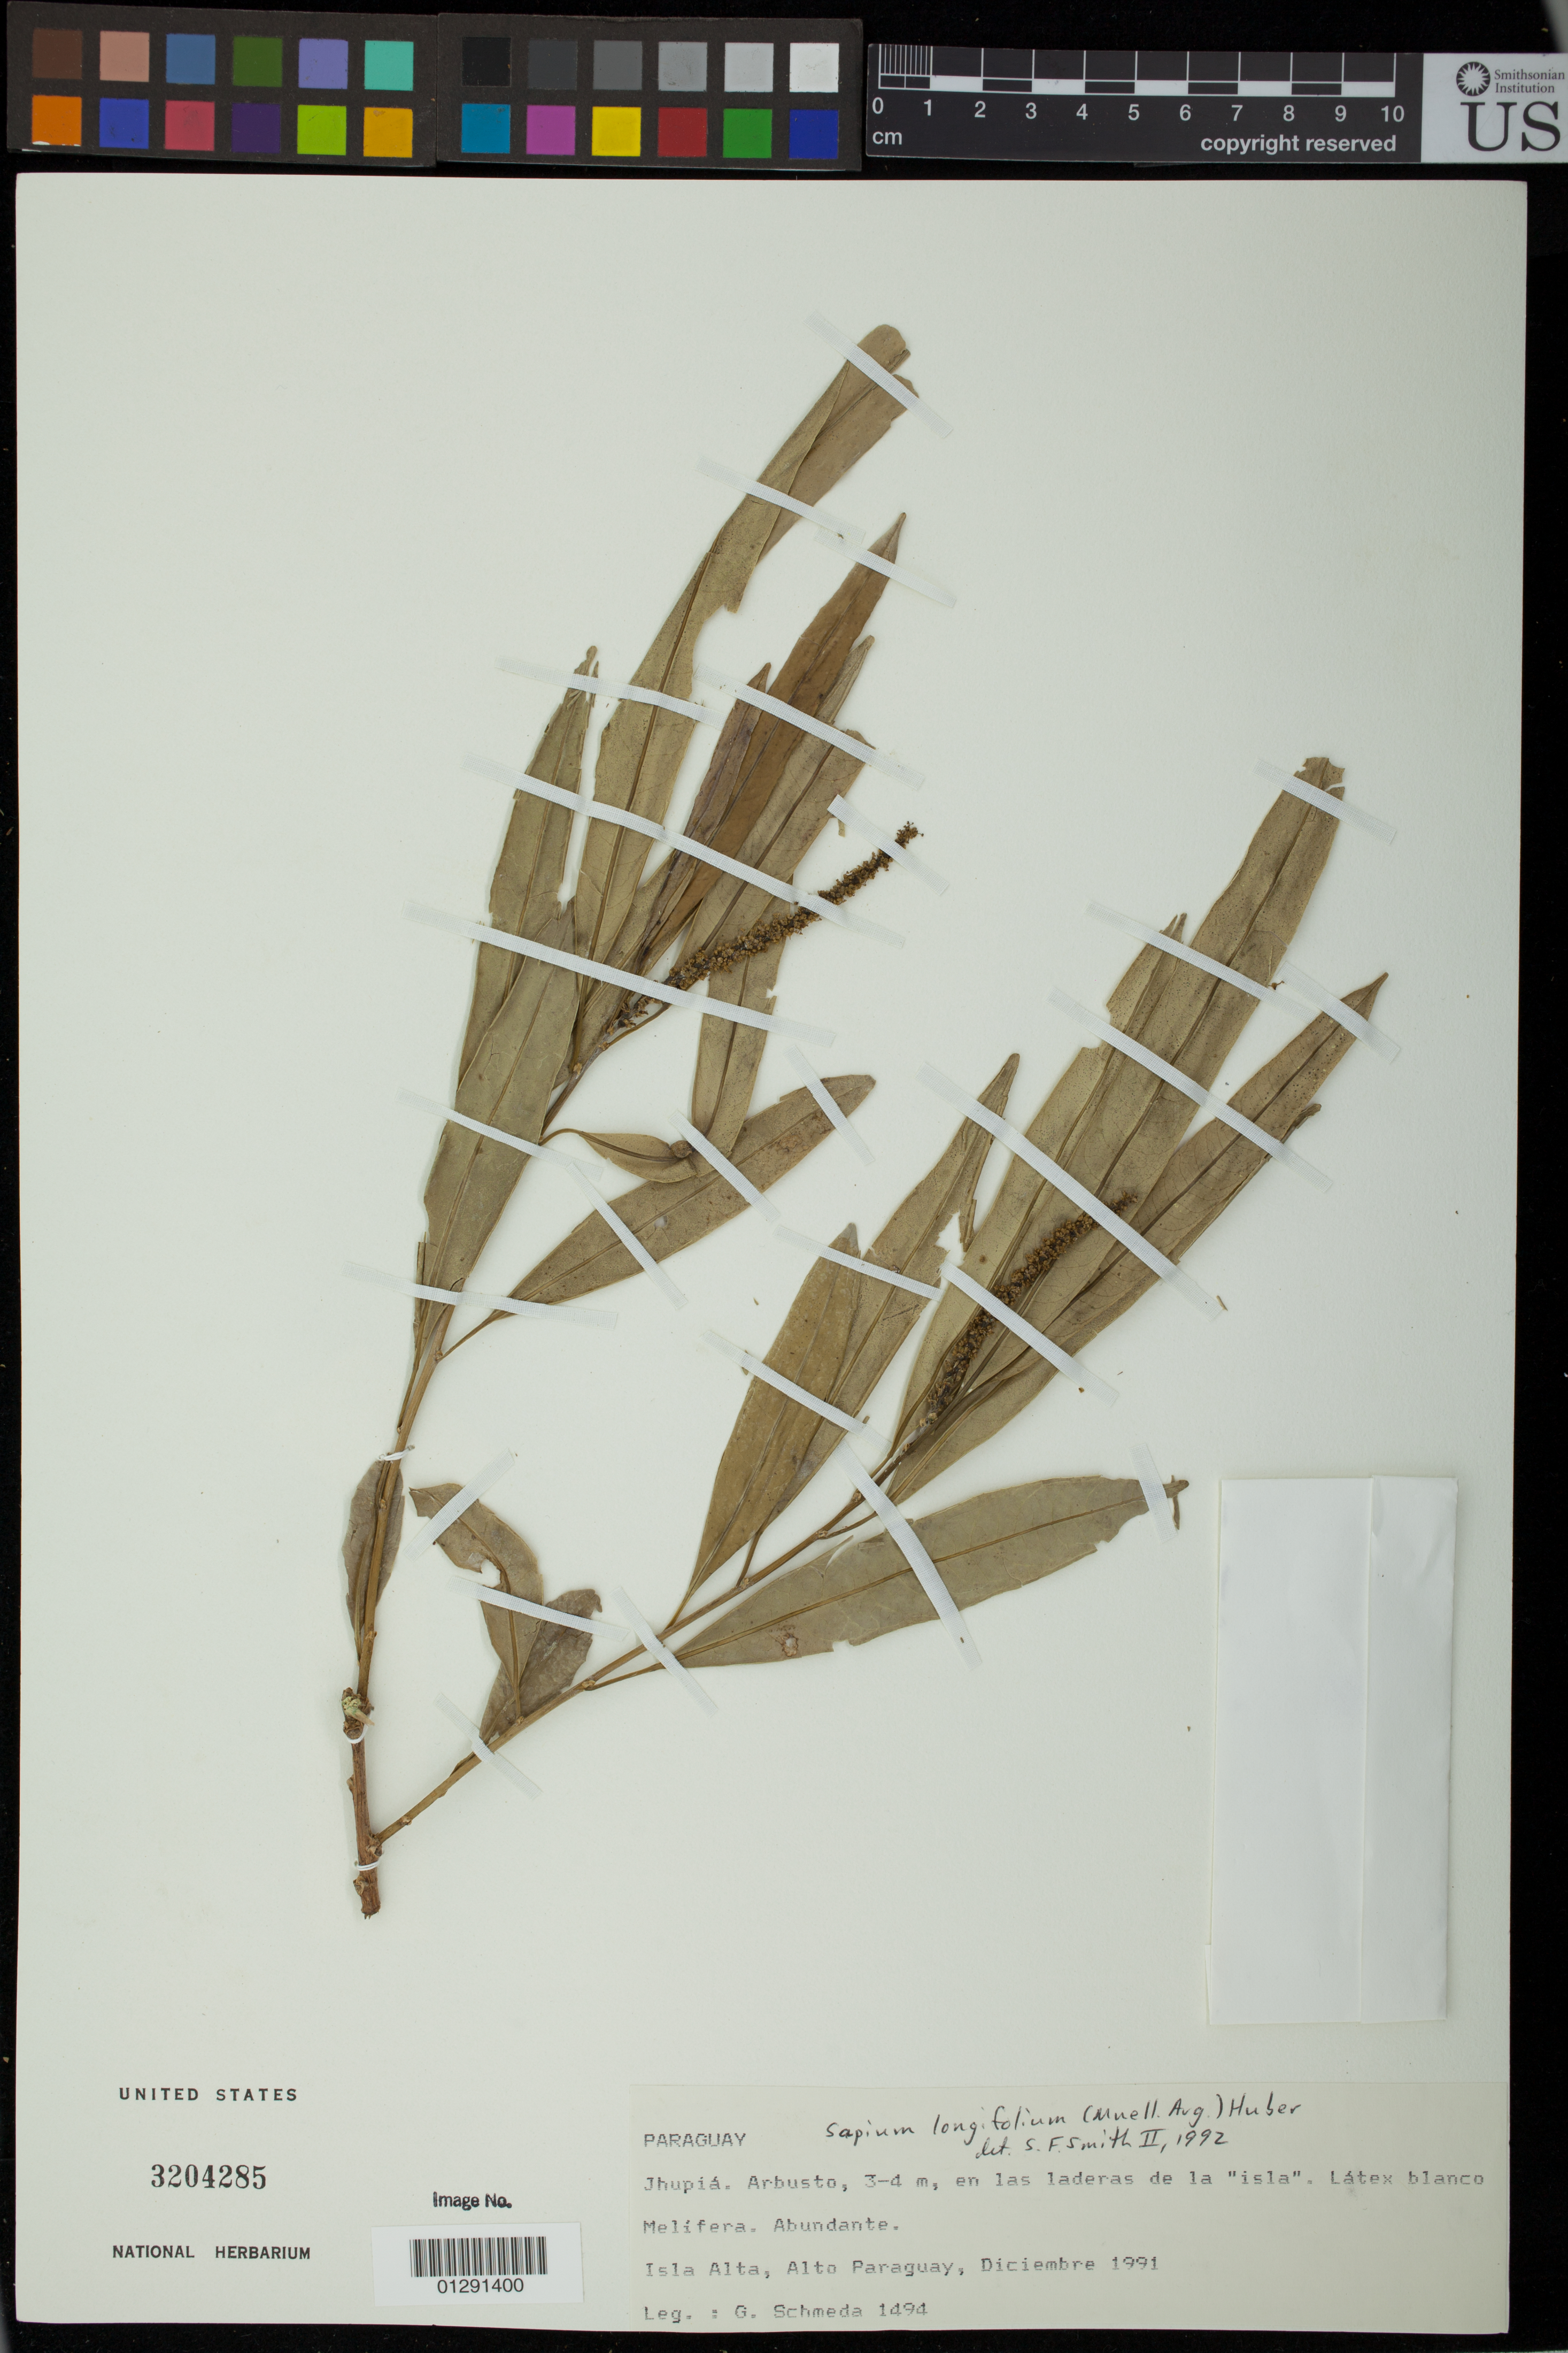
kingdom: Plantae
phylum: Tracheophyta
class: Magnoliopsida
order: Malpighiales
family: Euphorbiaceae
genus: Sapium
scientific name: Sapium haematospermum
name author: Müll. Arg.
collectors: G. Schmeda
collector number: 1494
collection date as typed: Dec 1991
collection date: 1991-12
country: Paraguay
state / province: Alto Paraguay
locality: Isla alta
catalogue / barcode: US 3204285